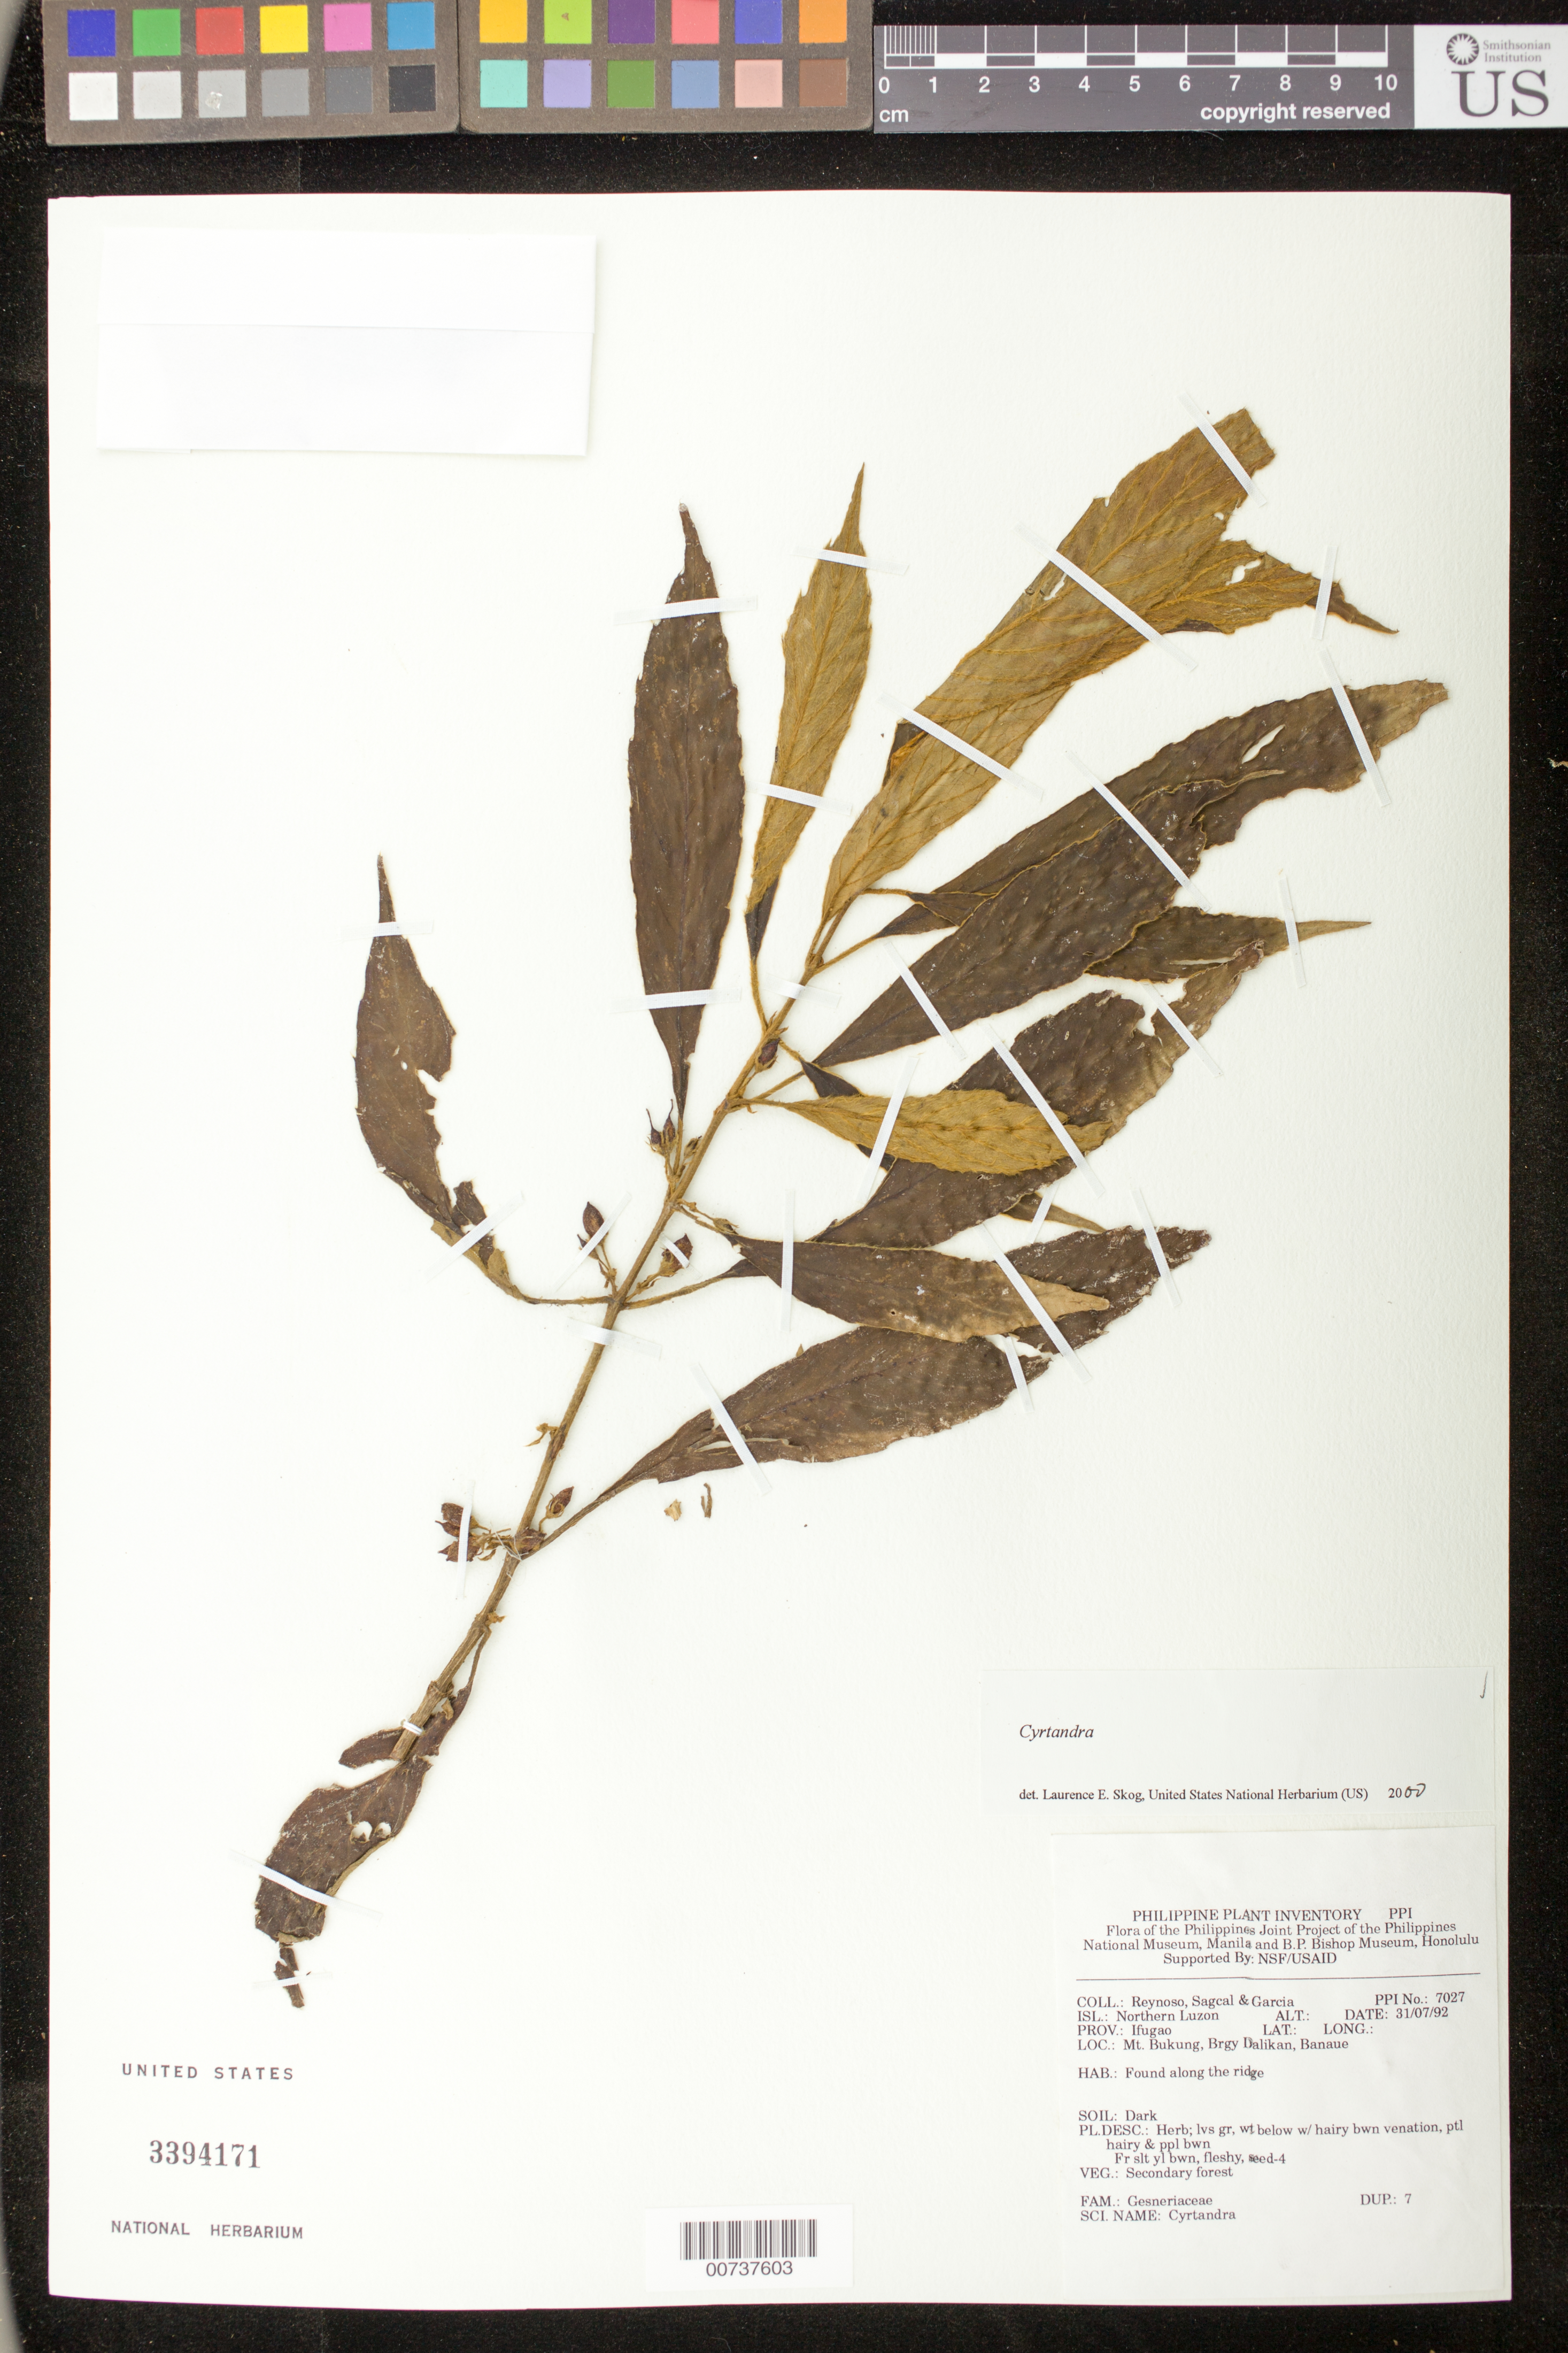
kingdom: Plantae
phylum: Tracheophyta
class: Magnoliopsida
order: Lamiales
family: Gesneriaceae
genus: Cyrtandra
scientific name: Cyrtandra sp.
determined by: Skog, Laurence E.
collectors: E. Reynoso, E. Sagcal & H. Garcia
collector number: PPI No. 7027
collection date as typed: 31 Jul 1992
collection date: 1992-07-31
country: Philippines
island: Luzon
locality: Northern Luzon, Prov. Ifugao; Mt. Bukung, Brgy Dalikan, Banaue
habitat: Secondary forest; soil dark; found along the ridge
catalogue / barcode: US 3394171